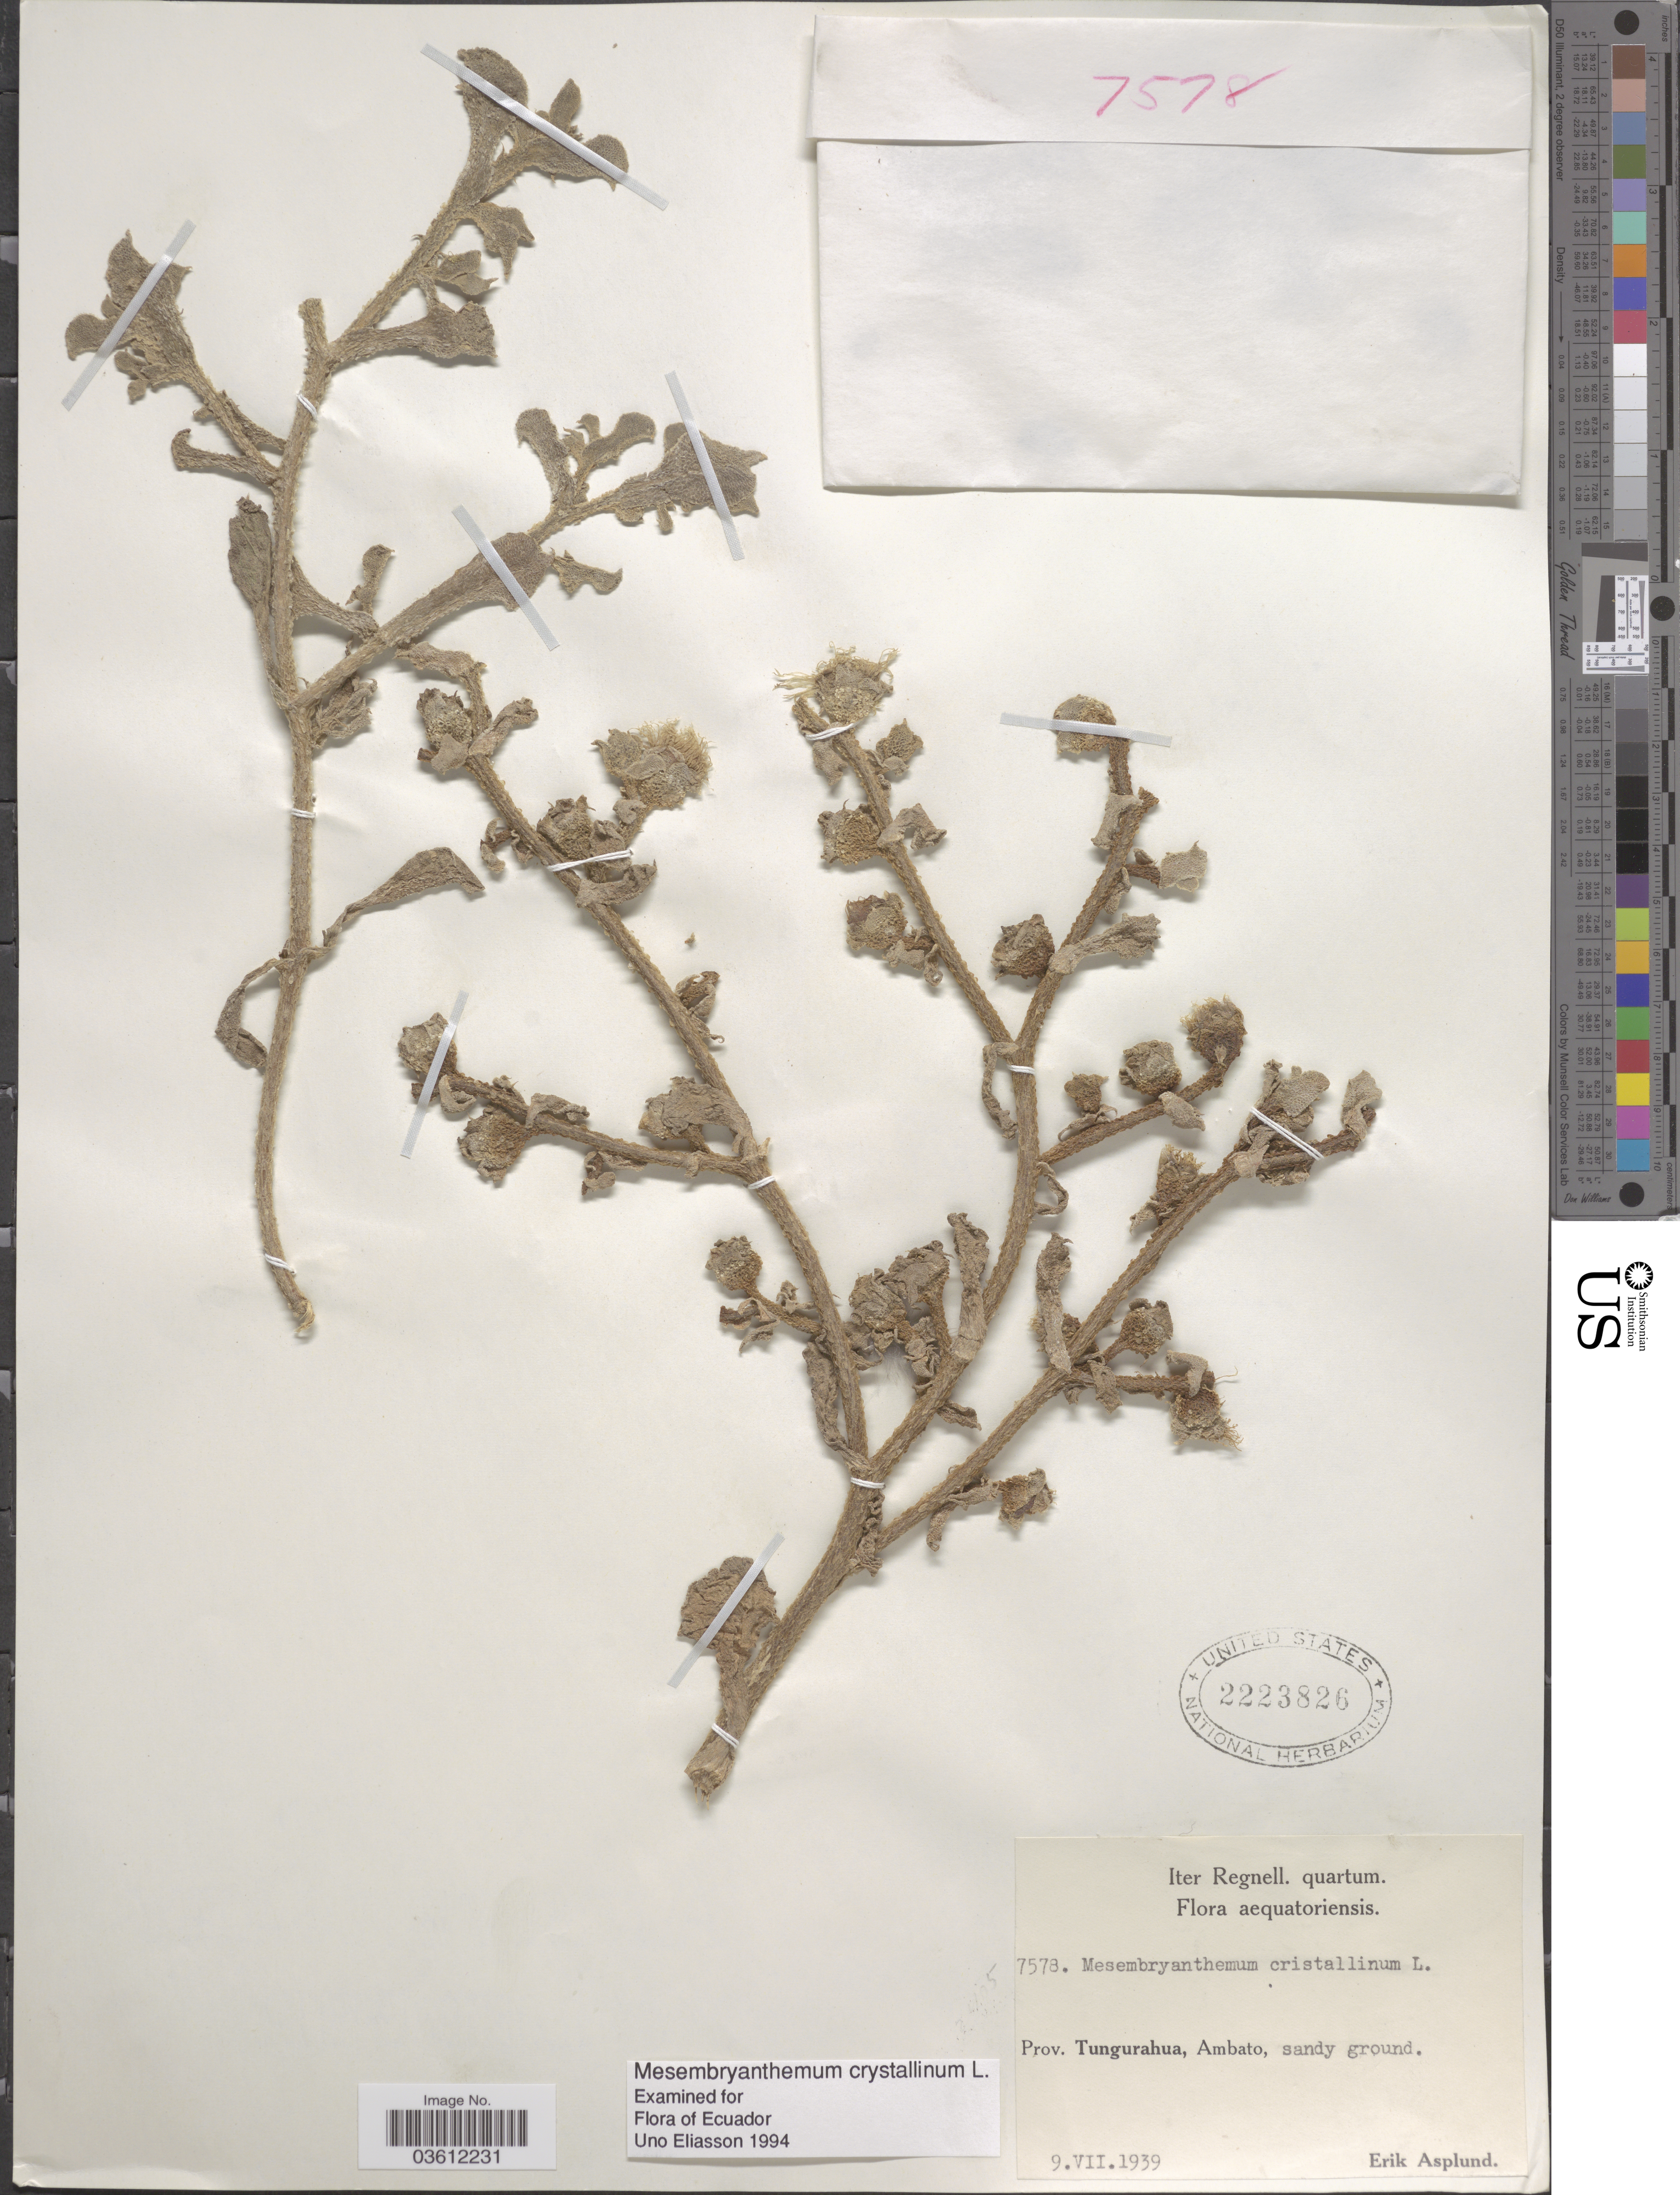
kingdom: Plantae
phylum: Tracheophyta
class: Magnoliopsida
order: Caryophyllales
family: Aizoaceae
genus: Mesembryanthemum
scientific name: Mesembryanthemum crystallinum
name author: L.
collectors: E. Asplund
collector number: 7578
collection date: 1939-07-09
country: Ecuador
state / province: Tungurahua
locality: Ambato.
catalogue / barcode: US 2223826